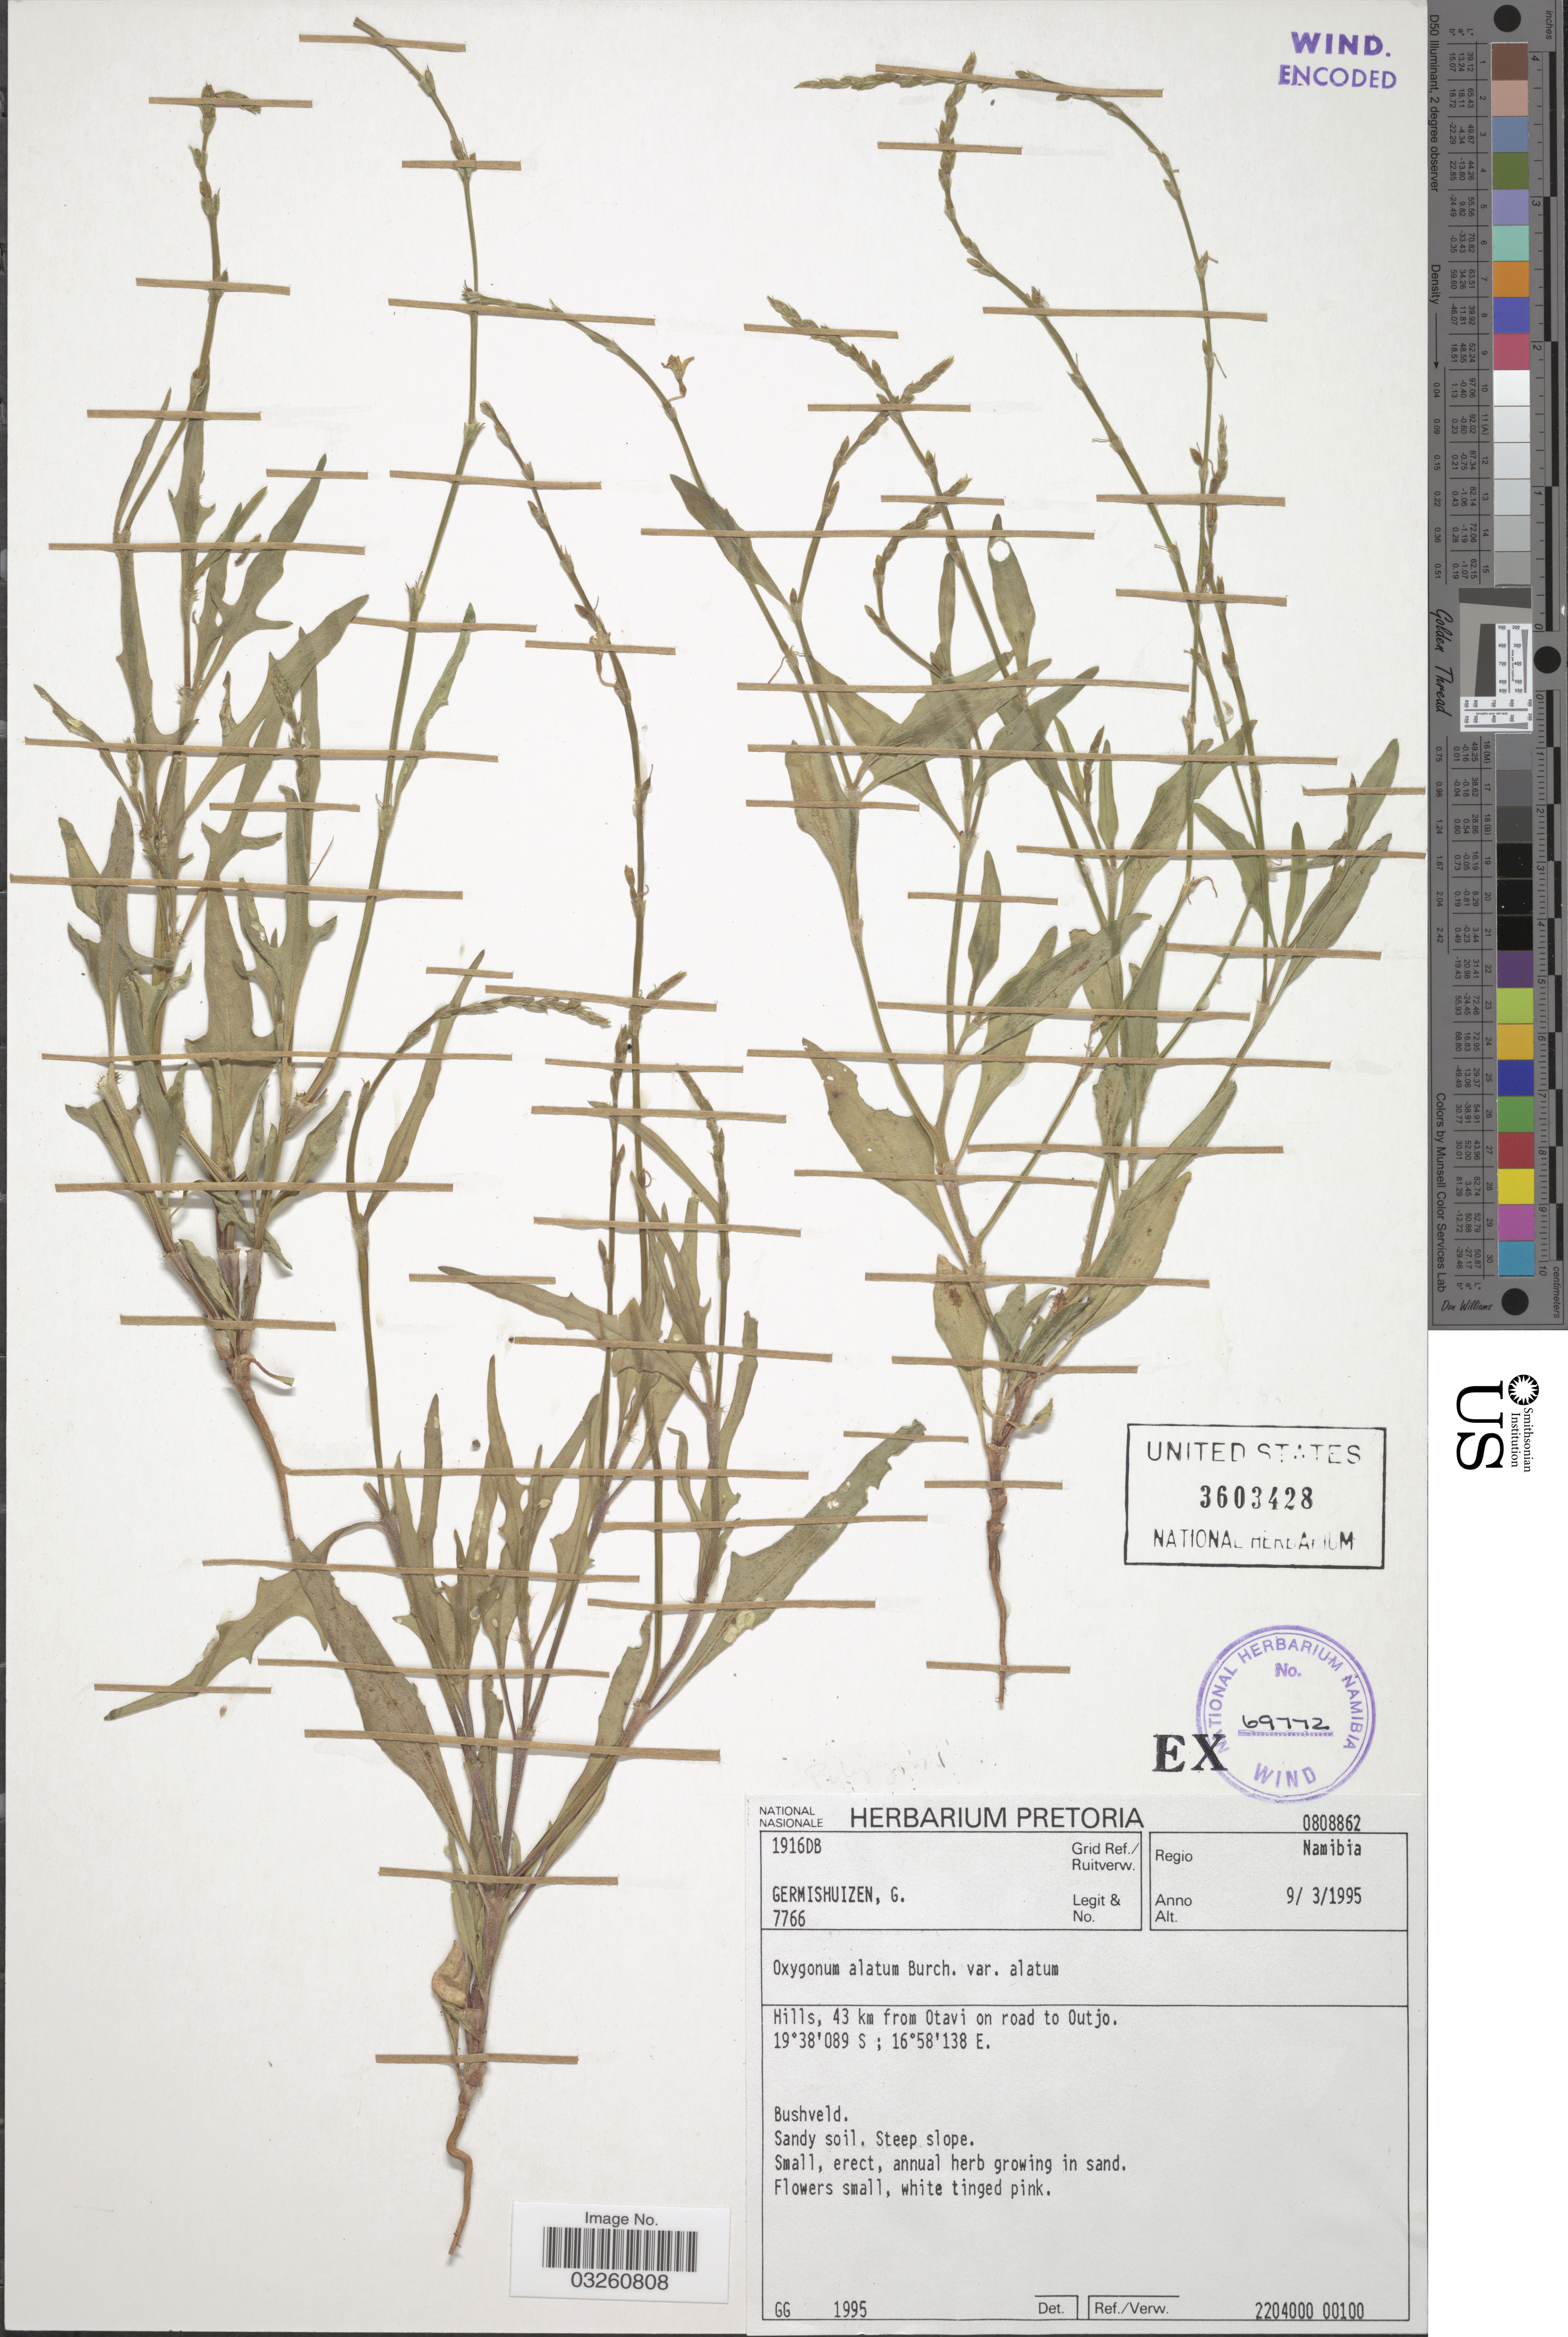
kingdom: Plantae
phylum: Tracheophyta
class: Magnoliopsida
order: Caryophyllales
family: Polygonaceae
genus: Oxygonum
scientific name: Oxygonum alatum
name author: Burch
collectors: G. Germishuizen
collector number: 7766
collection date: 1995-03-09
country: Namibia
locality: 1916DB Grid Ref./ Ruitverw. Regio Namibia. Hills, 43 km from Otavi on road to Outjo.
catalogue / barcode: US 3603428